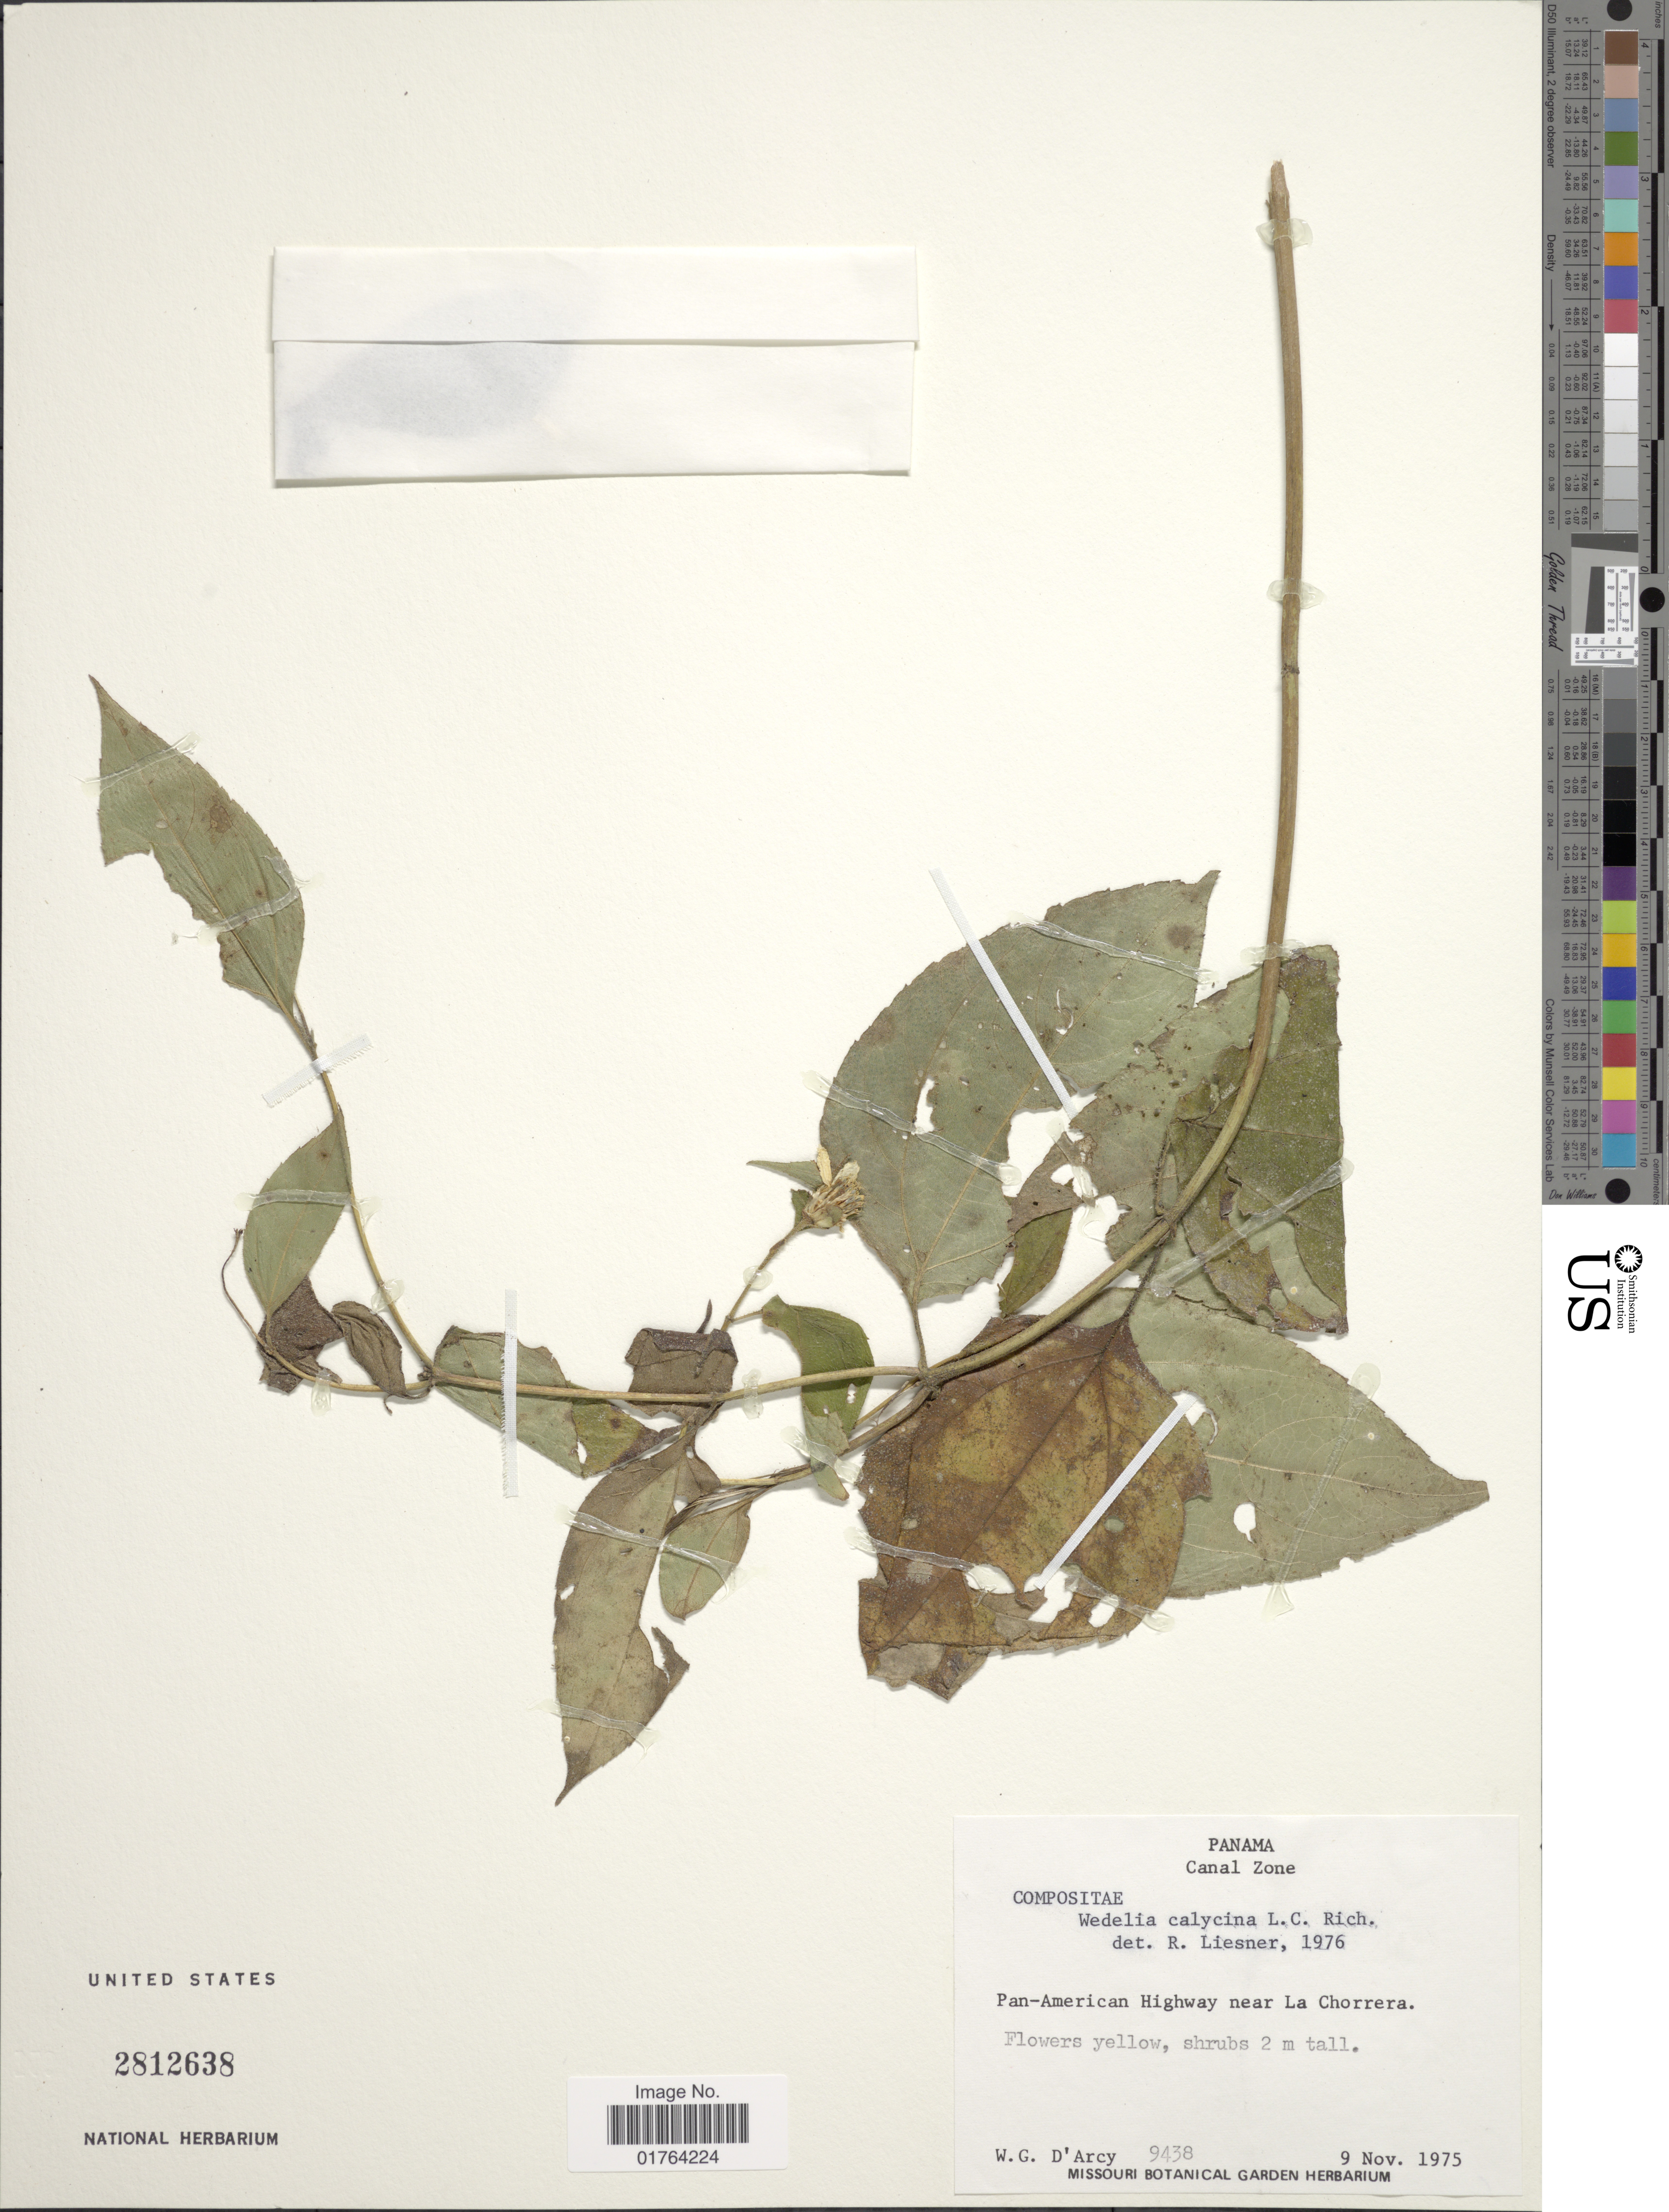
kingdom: Plantae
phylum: Tracheophyta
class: Magnoliopsida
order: Asterales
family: Asteraceae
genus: Wedelia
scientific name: Wedelia calycina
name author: Rich.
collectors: W. G. D'Arcy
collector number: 9438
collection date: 1975-11-09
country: Panama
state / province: Colón / Panamá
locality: Canal Zone, Pan-American Highway near La Chorerra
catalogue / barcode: US 2812638